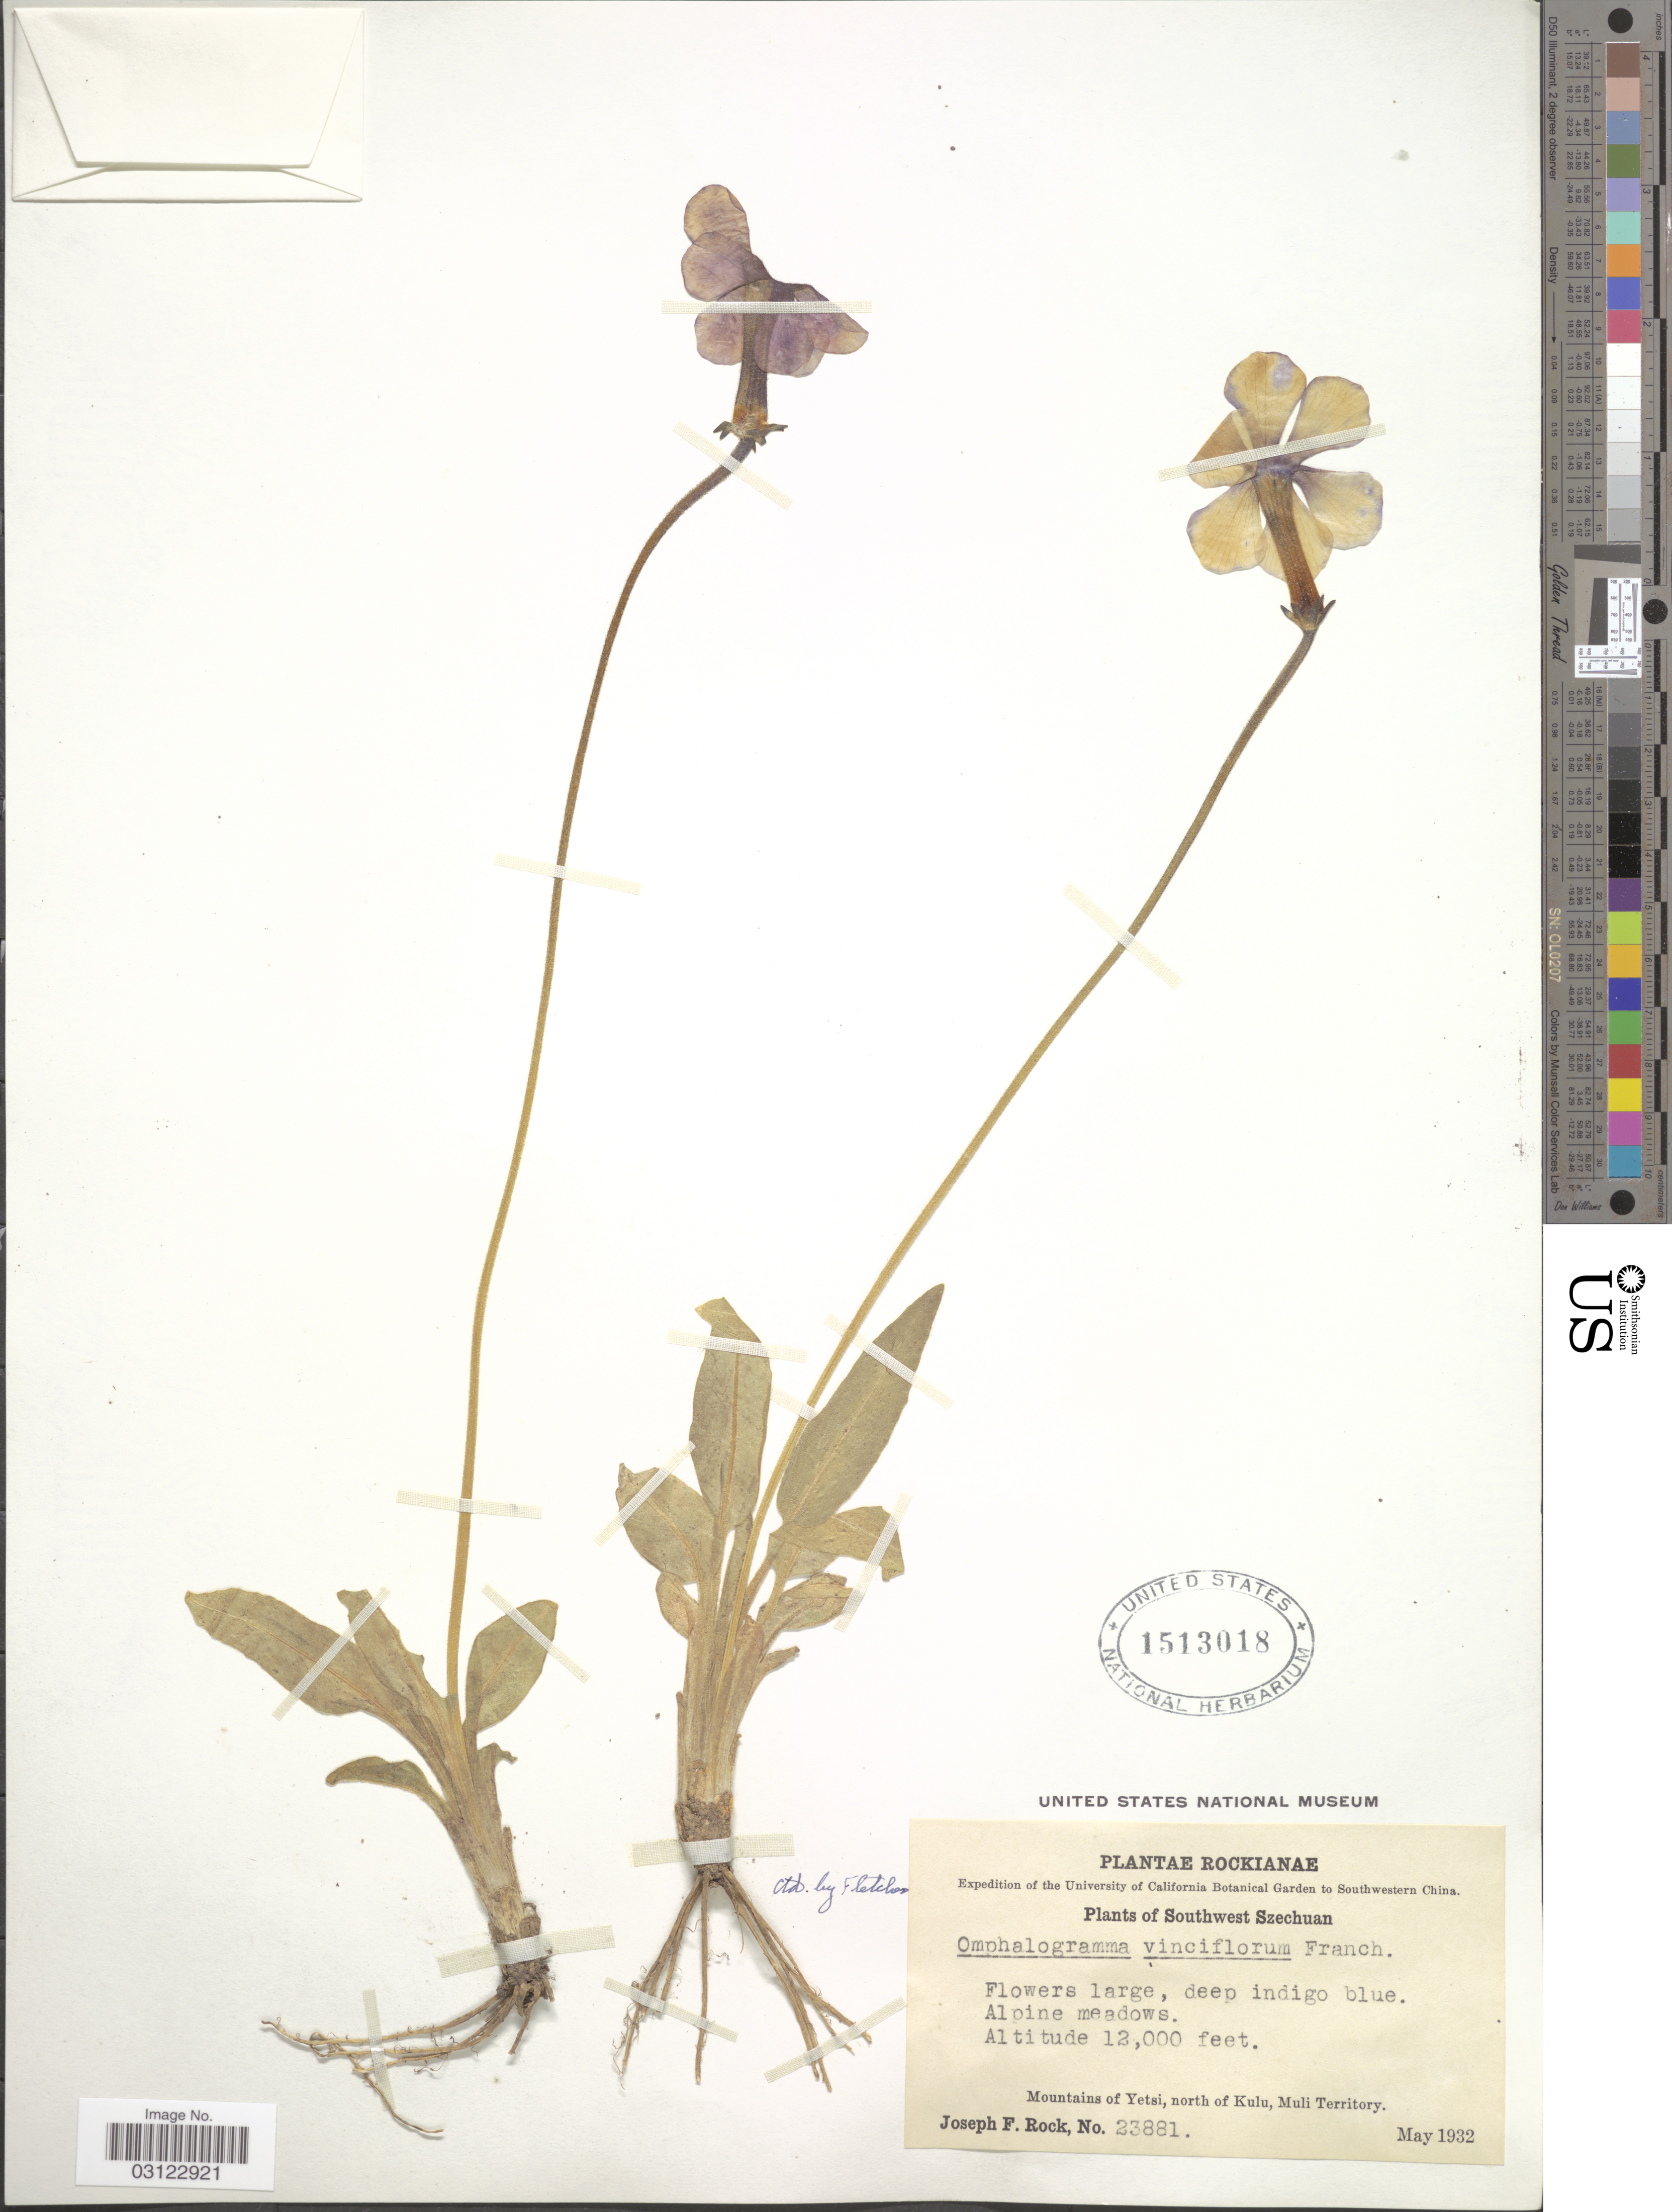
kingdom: Plantae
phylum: Tracheophyta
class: Magnoliopsida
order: Ericales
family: Primulaceae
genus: Omphalogramma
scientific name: Omphalogramma vinciflorum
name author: (Franch.) Franch.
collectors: J. F. Rock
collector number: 23881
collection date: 1932-05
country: China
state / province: Sichuan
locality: Southwestern China. Southwest Szechuan. Alpine meadows. Mountains of Yetsi, north of Kulu, Muli Territory.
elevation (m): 3658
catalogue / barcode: US 1513018